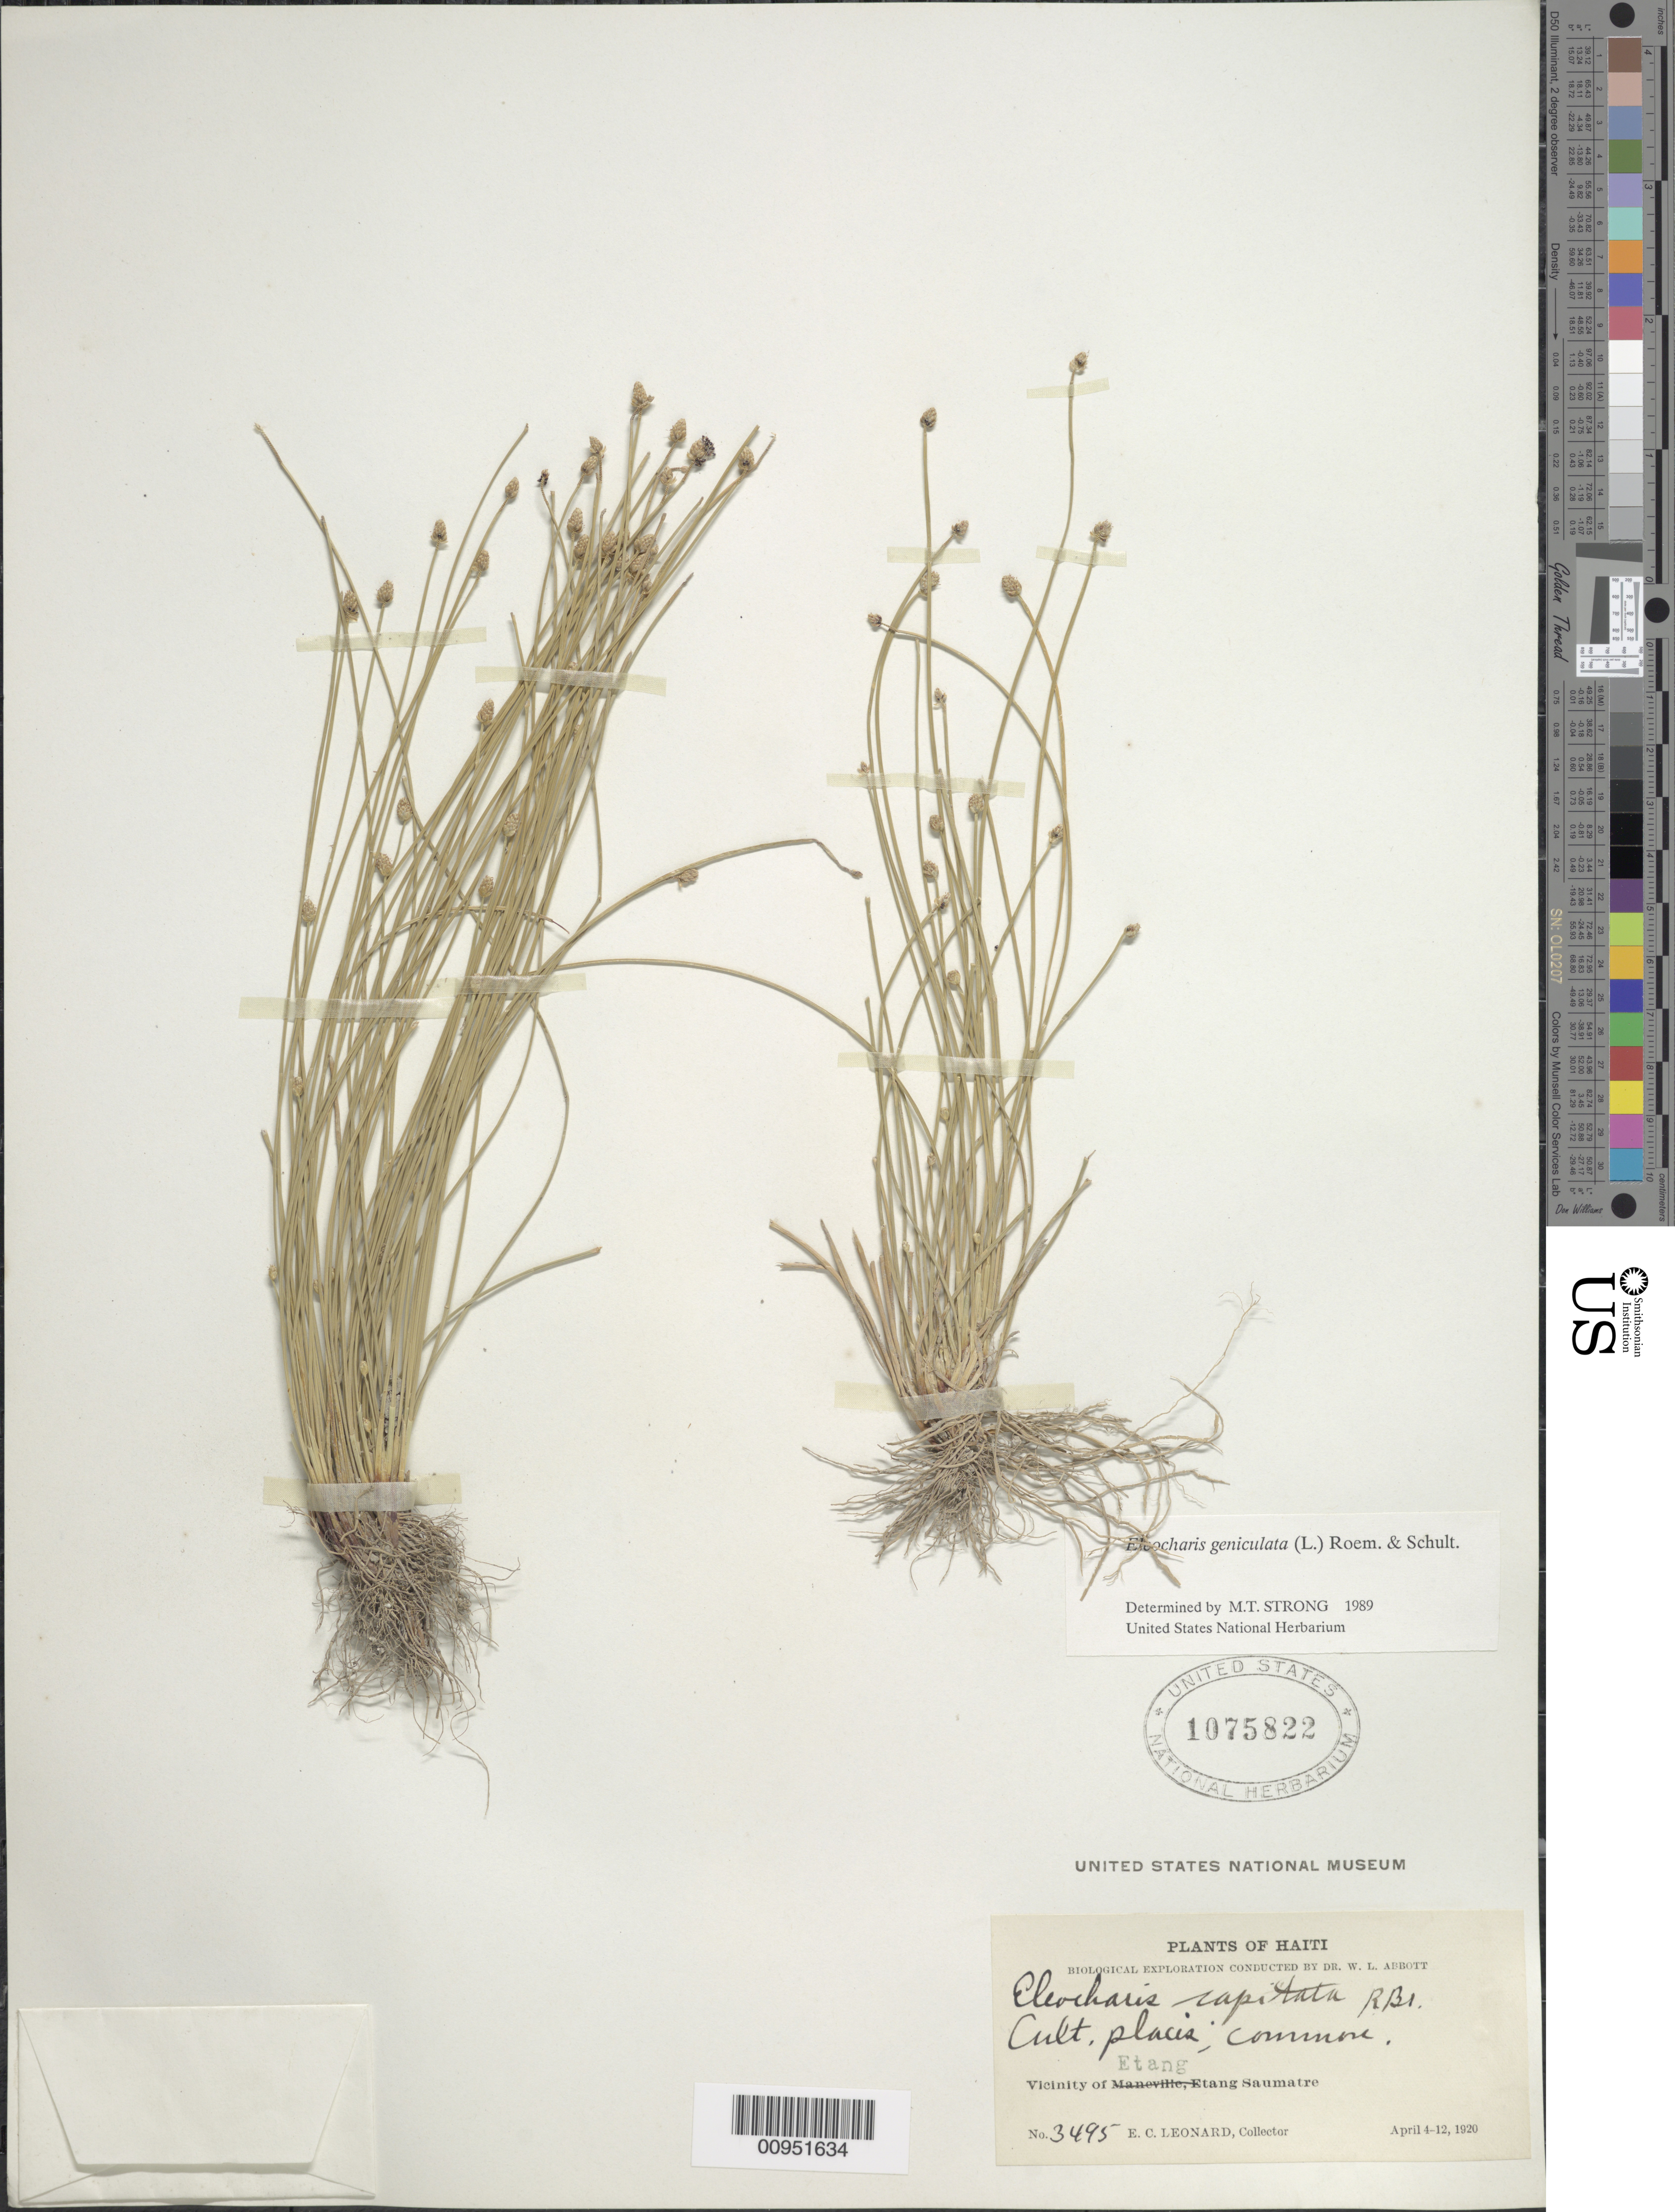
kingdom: Plantae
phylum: Tracheophyta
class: Liliopsida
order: Poales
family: Cyperaceae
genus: Eleocharis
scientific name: Eleocharis geniculata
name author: (L.) Roem. & Schult.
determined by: Strong, M. T., (US), Smithsonian Institution - National Museum of Natural History (UNITED STATES)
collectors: E. C. Leonard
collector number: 3495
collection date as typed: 04 Apr 1920 to 12 Apr 1920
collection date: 1920-04-04/1920-04-12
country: Haiti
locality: Vicinity of Etang, Etang Saumatre, cultivated places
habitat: Cultivated places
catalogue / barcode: US 1075822